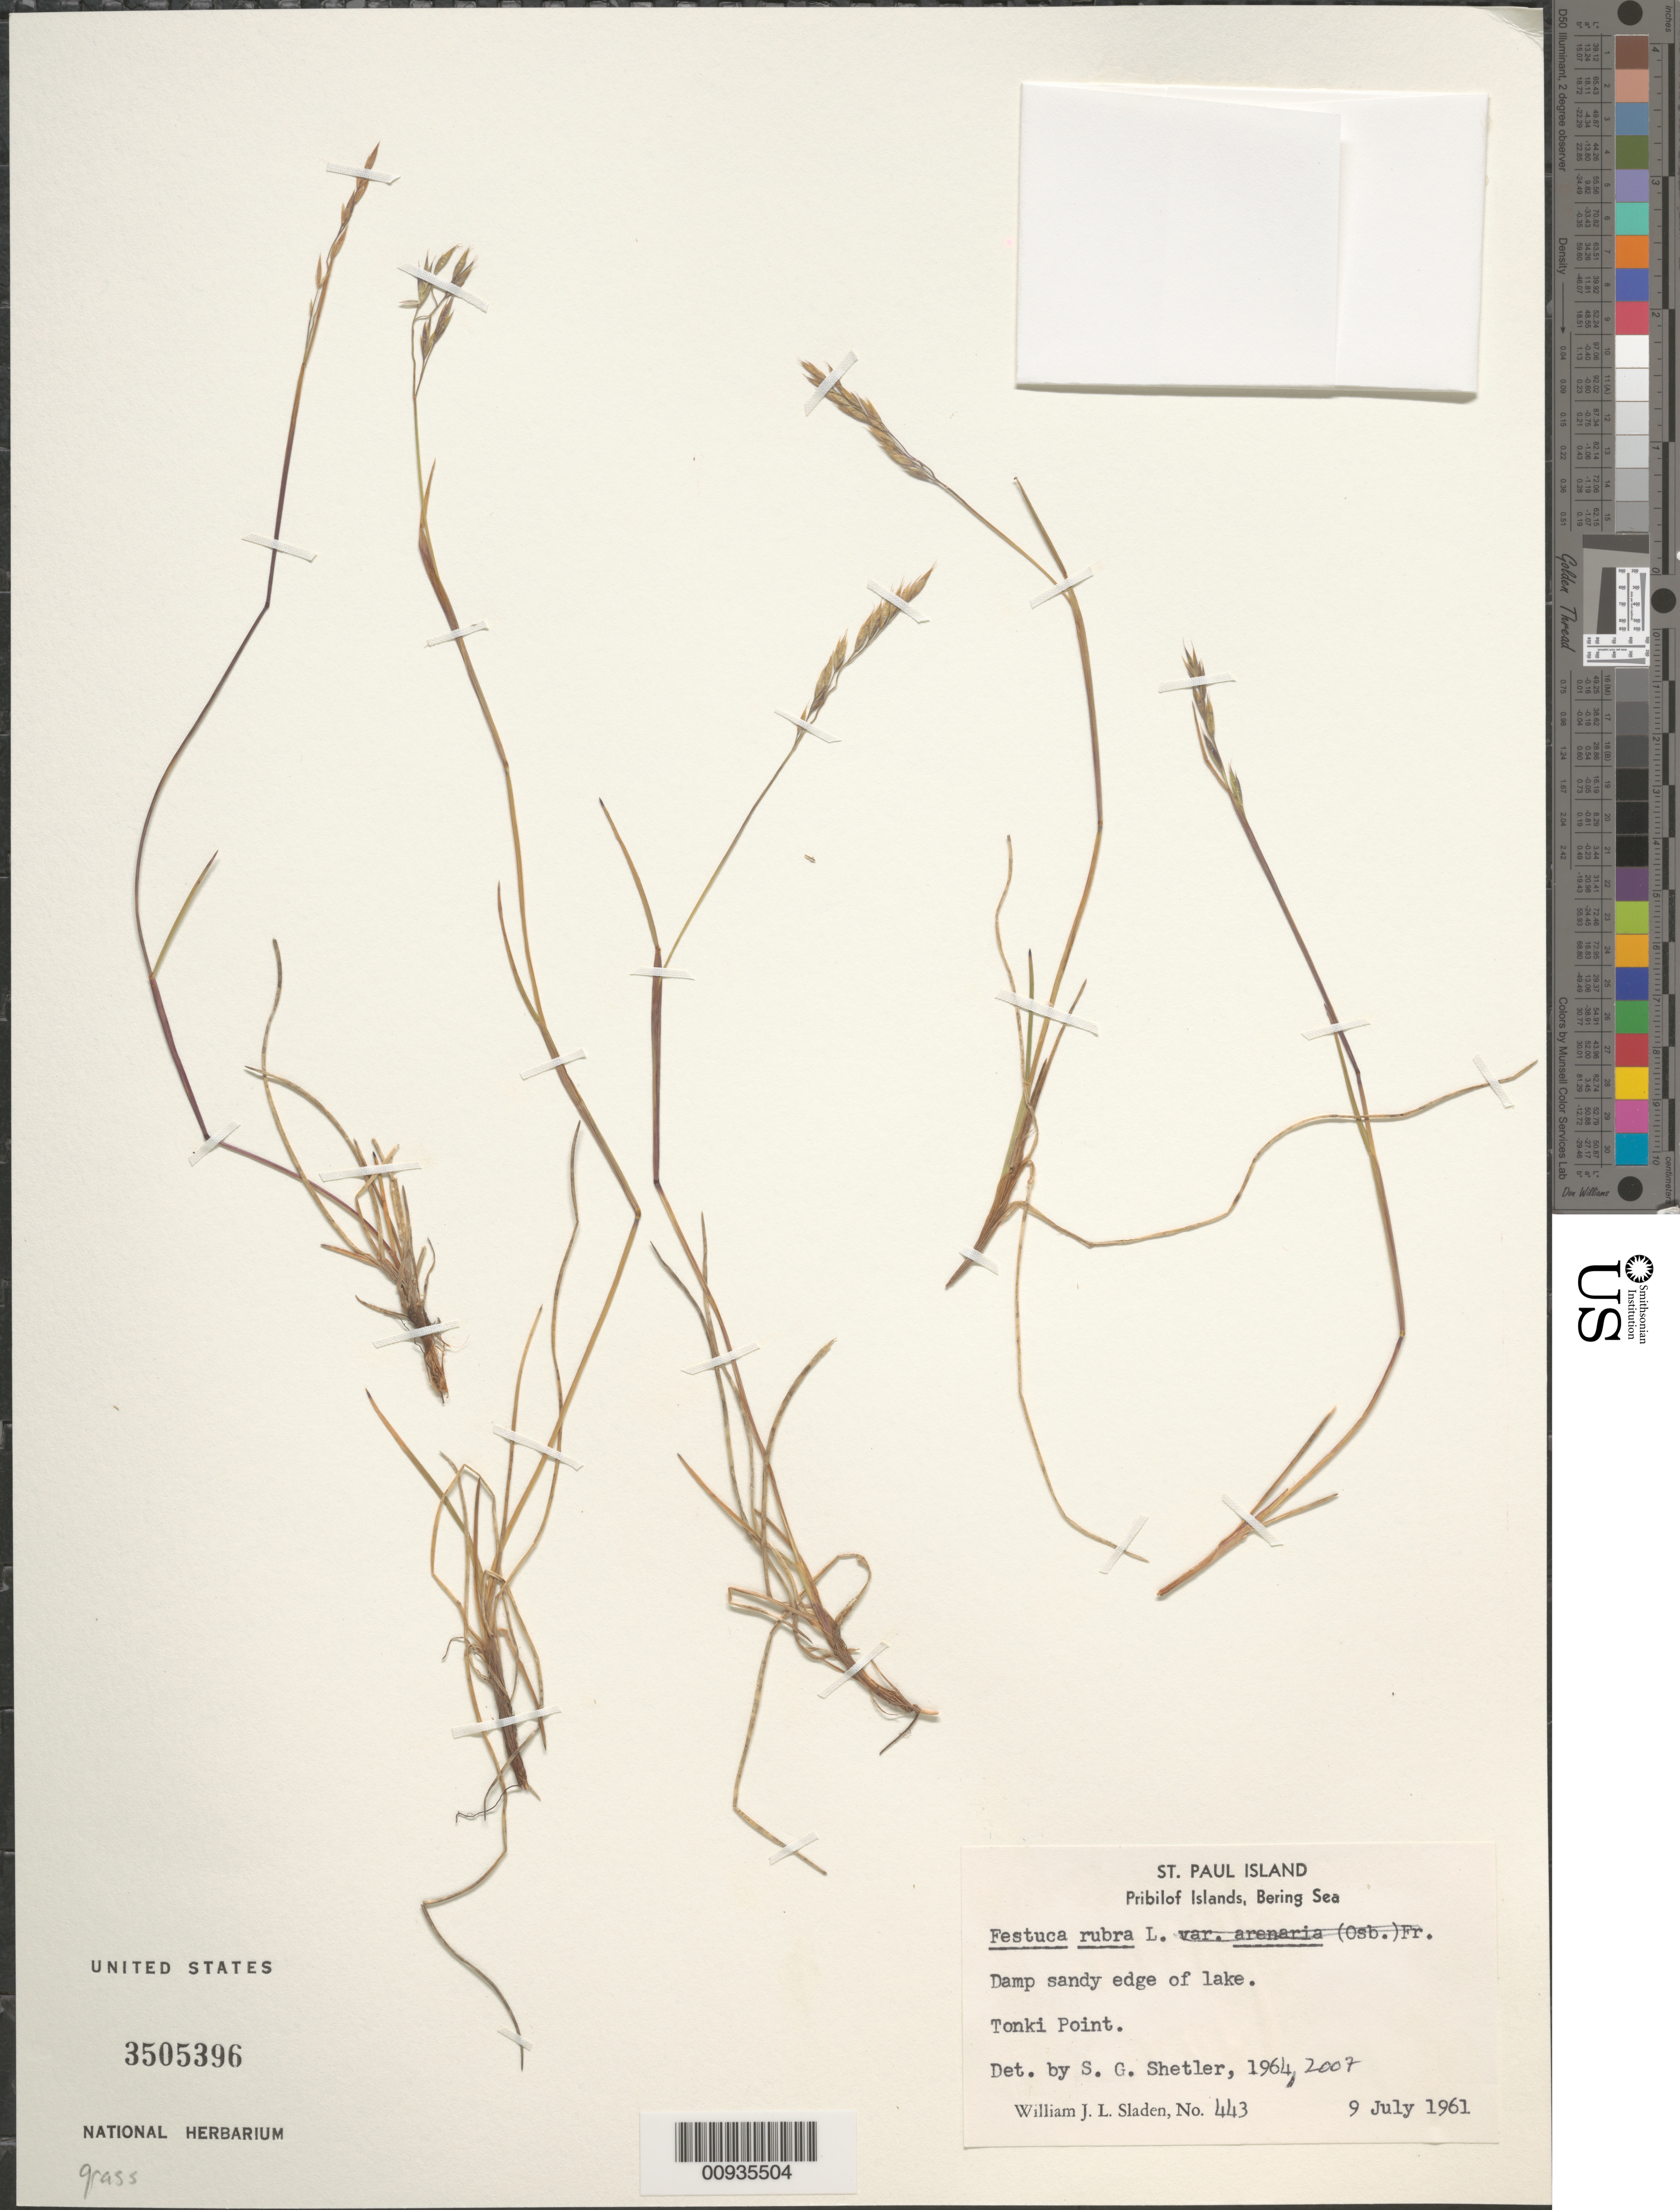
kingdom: Plantae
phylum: Tracheophyta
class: Liliopsida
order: Poales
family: Poaceae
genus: Festuca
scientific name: Festuca rubra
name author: L.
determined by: Shetler, Stanwyn G., (US), NMNH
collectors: W. Sladen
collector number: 443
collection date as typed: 09 Jul 1961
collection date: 1961-07-09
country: United States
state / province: Alaska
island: St. Paul Island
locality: Tonki Point., Bering Sea, Pribilof Islands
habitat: Damp sandy edge of lake.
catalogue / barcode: US 3505396